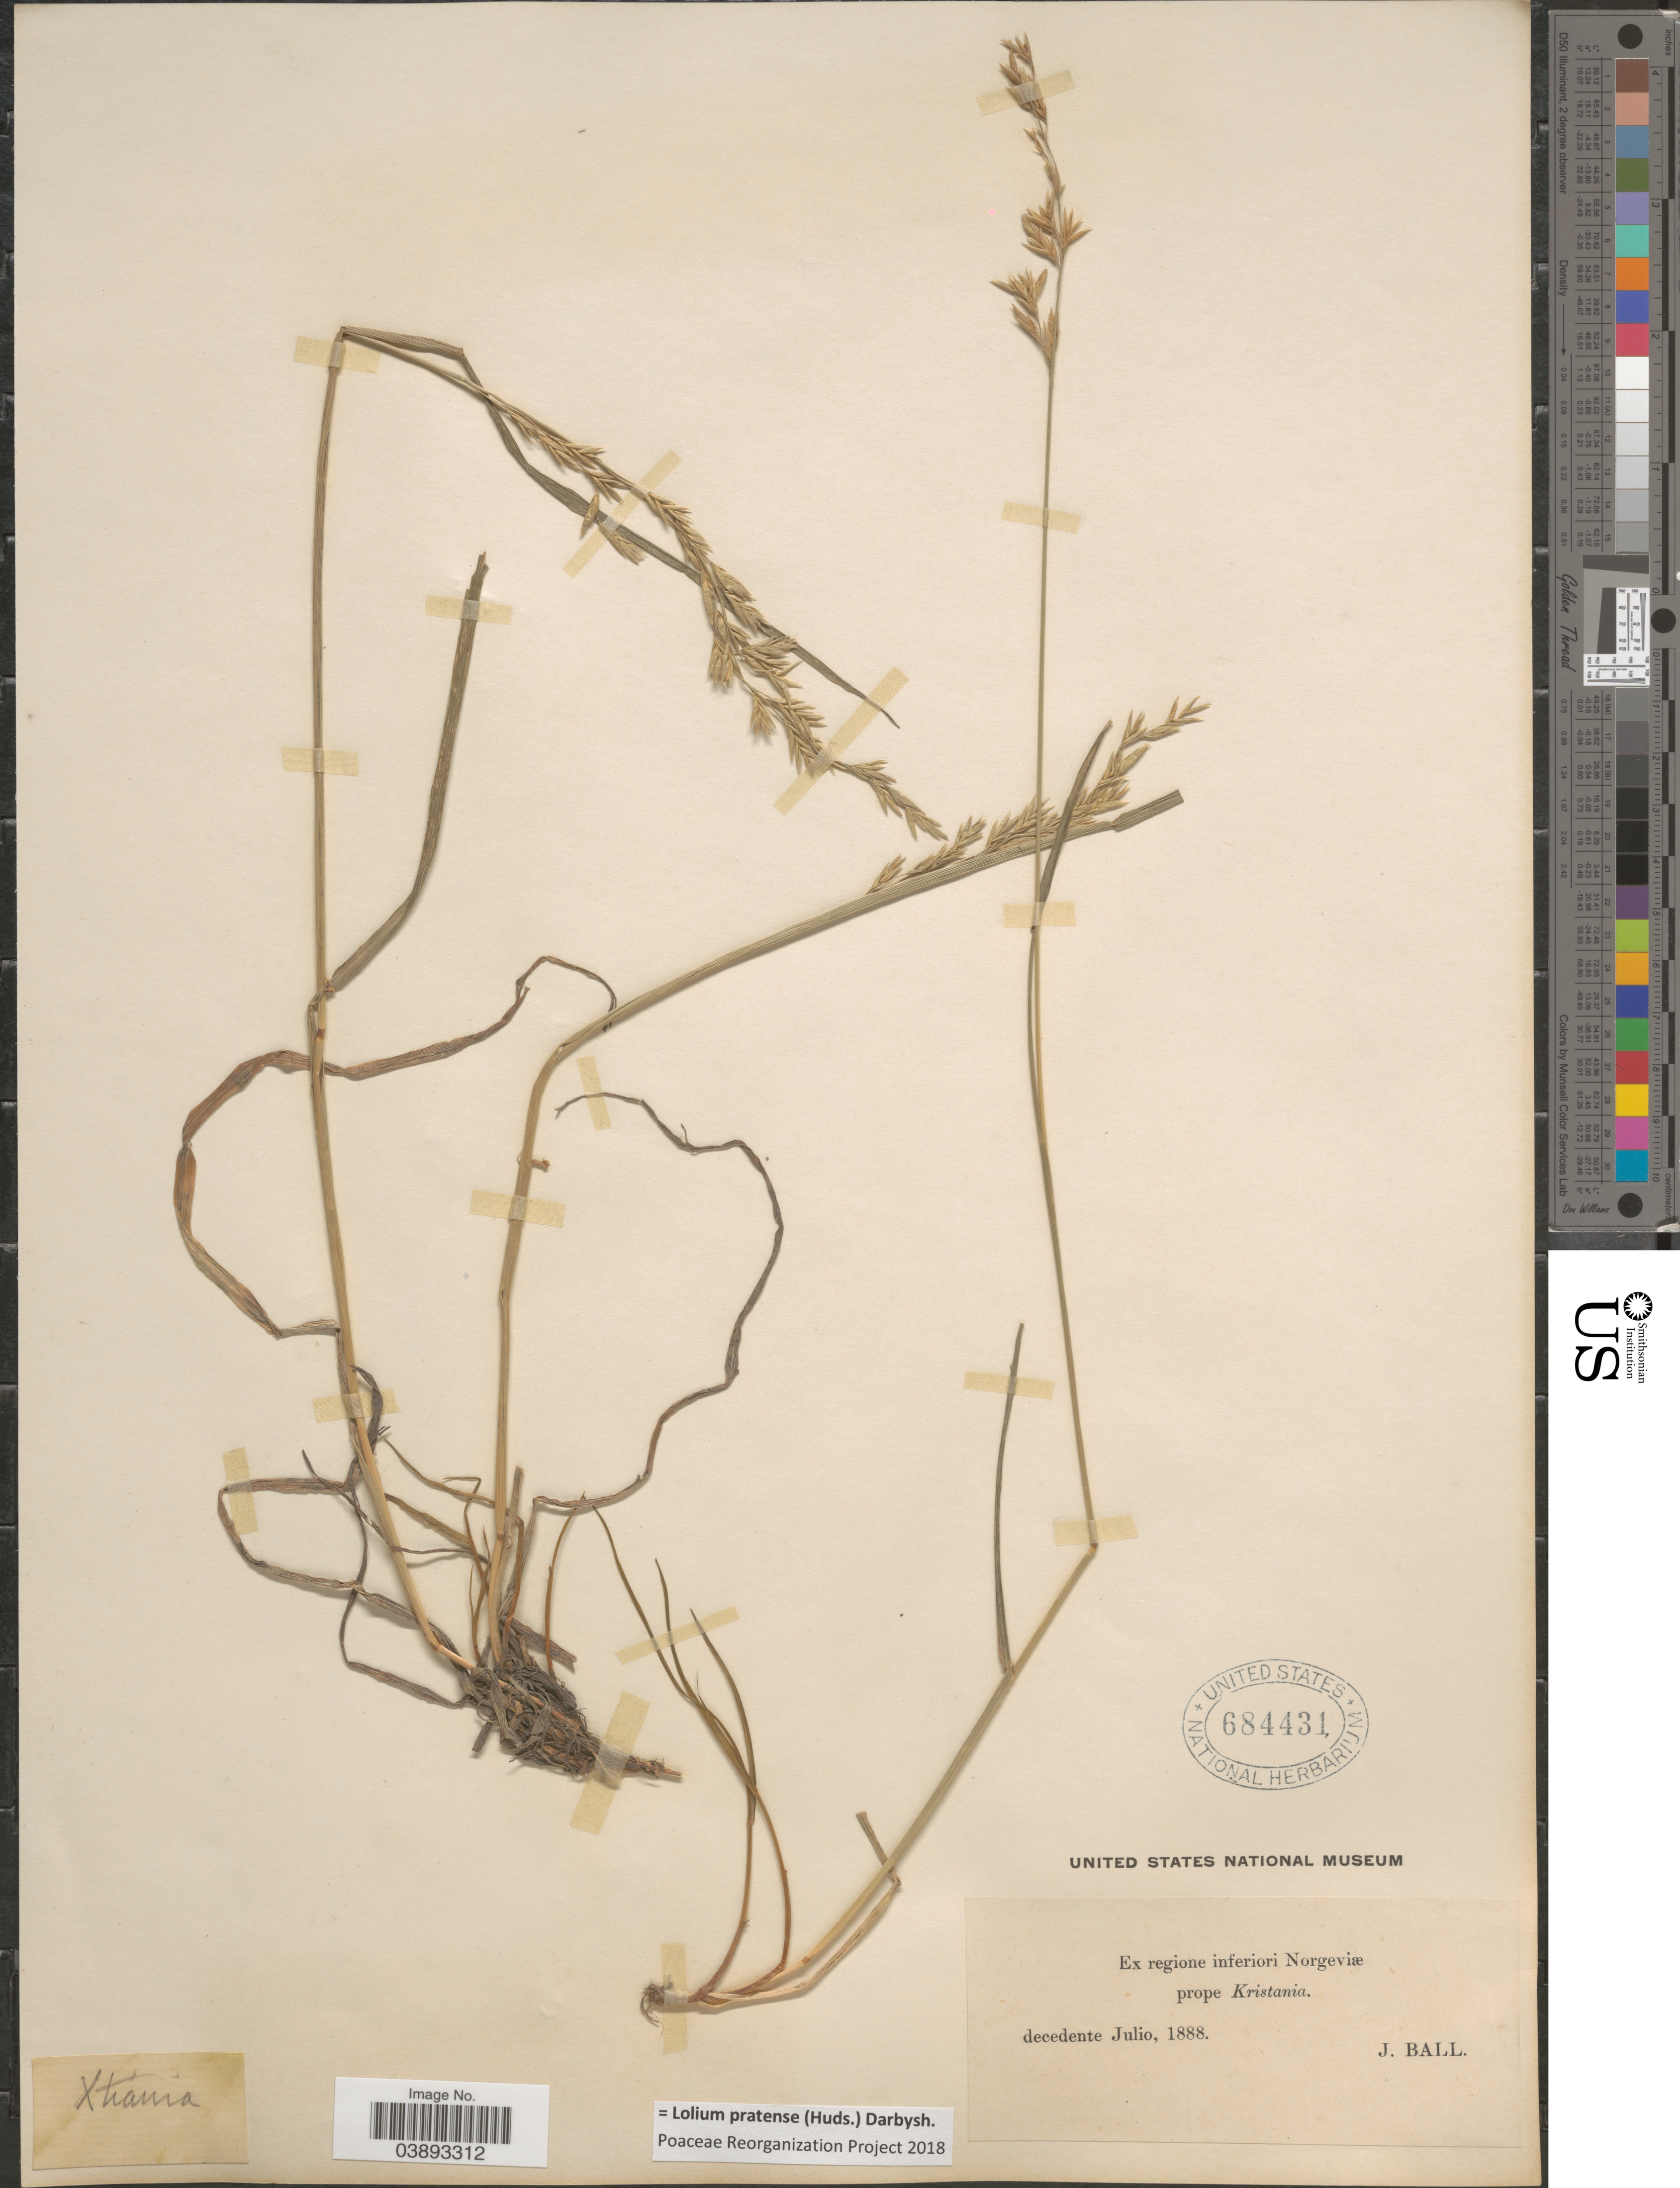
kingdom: Plantae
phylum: Tracheophyta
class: Liliopsida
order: Poales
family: Poaceae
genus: Lolium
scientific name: Lolium pratense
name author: (Huds.) Darbysh.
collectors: J. Ball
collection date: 1888-07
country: Norway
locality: Ex regione ingeriori Norgeviæ prope Kristania.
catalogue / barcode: US 684431